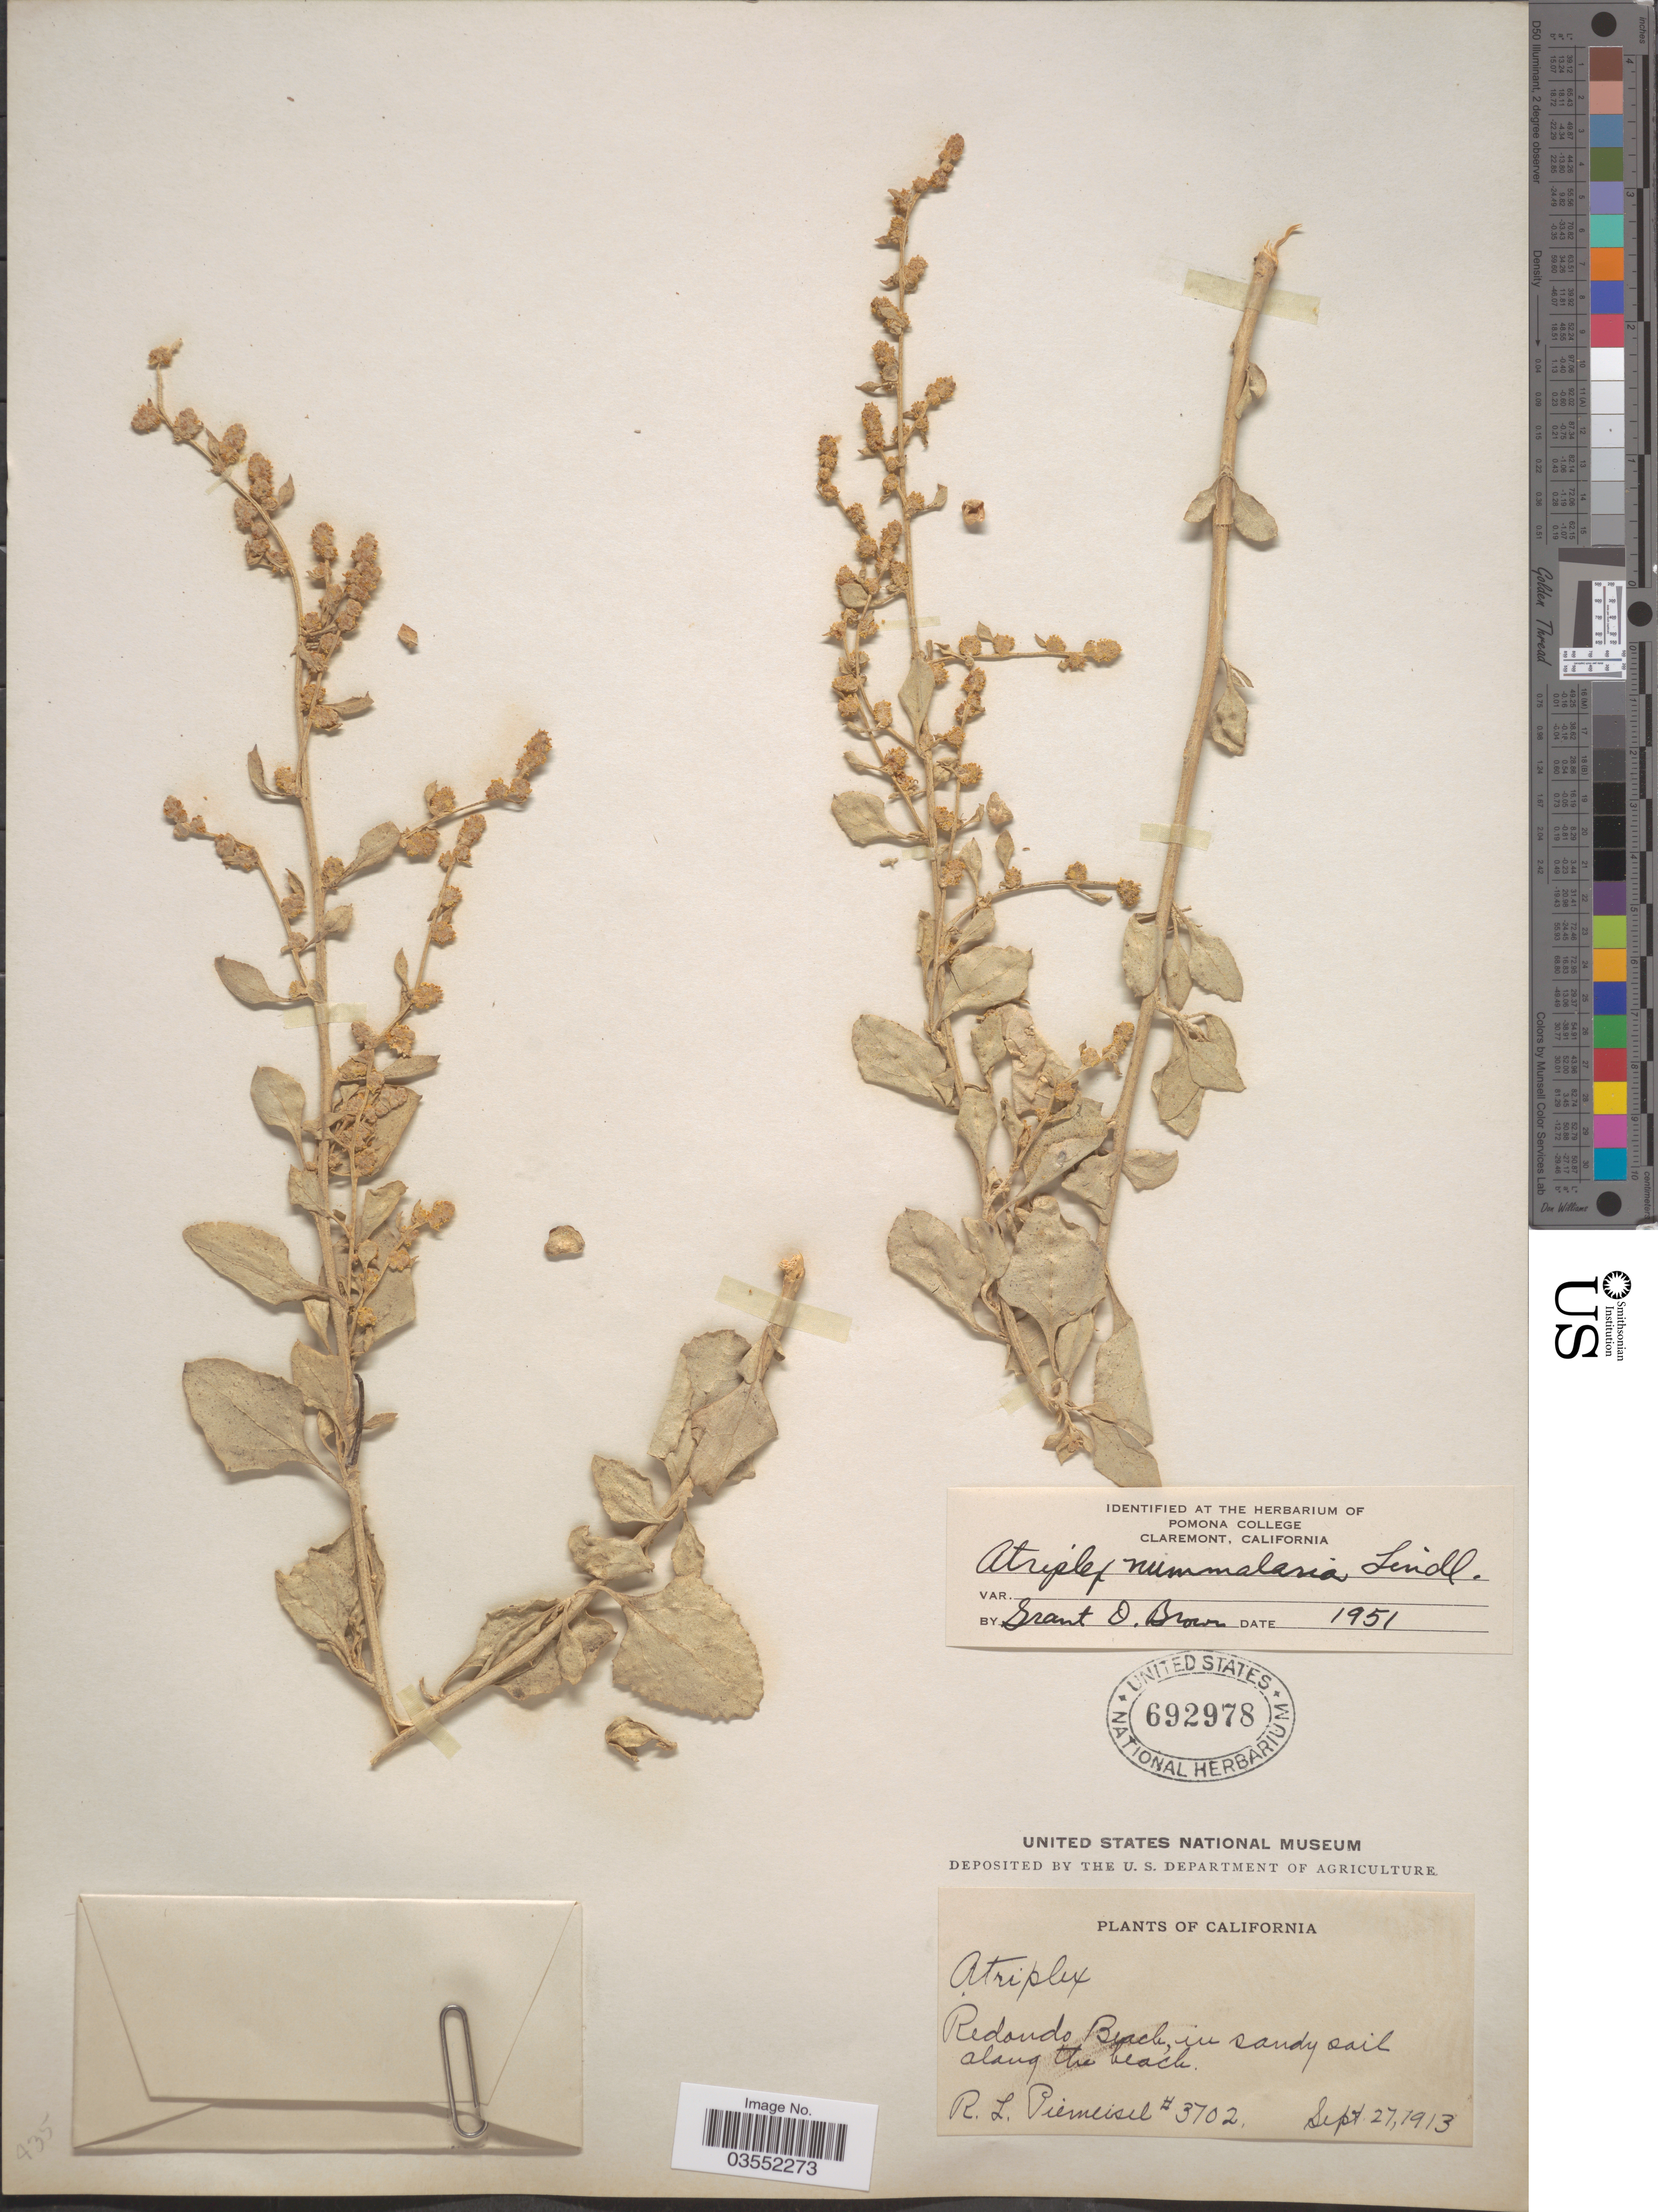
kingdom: Plantae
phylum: Tracheophyta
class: Magnoliopsida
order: Caryophyllales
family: Amaranthaceae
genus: Atriplex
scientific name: Atriplex nummularia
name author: Lindl.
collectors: R. L. Piemeisel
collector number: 3702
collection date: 1913-09-27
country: United States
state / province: California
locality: Redondo Beach, in sandy soil along the beach.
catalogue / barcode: US 692978